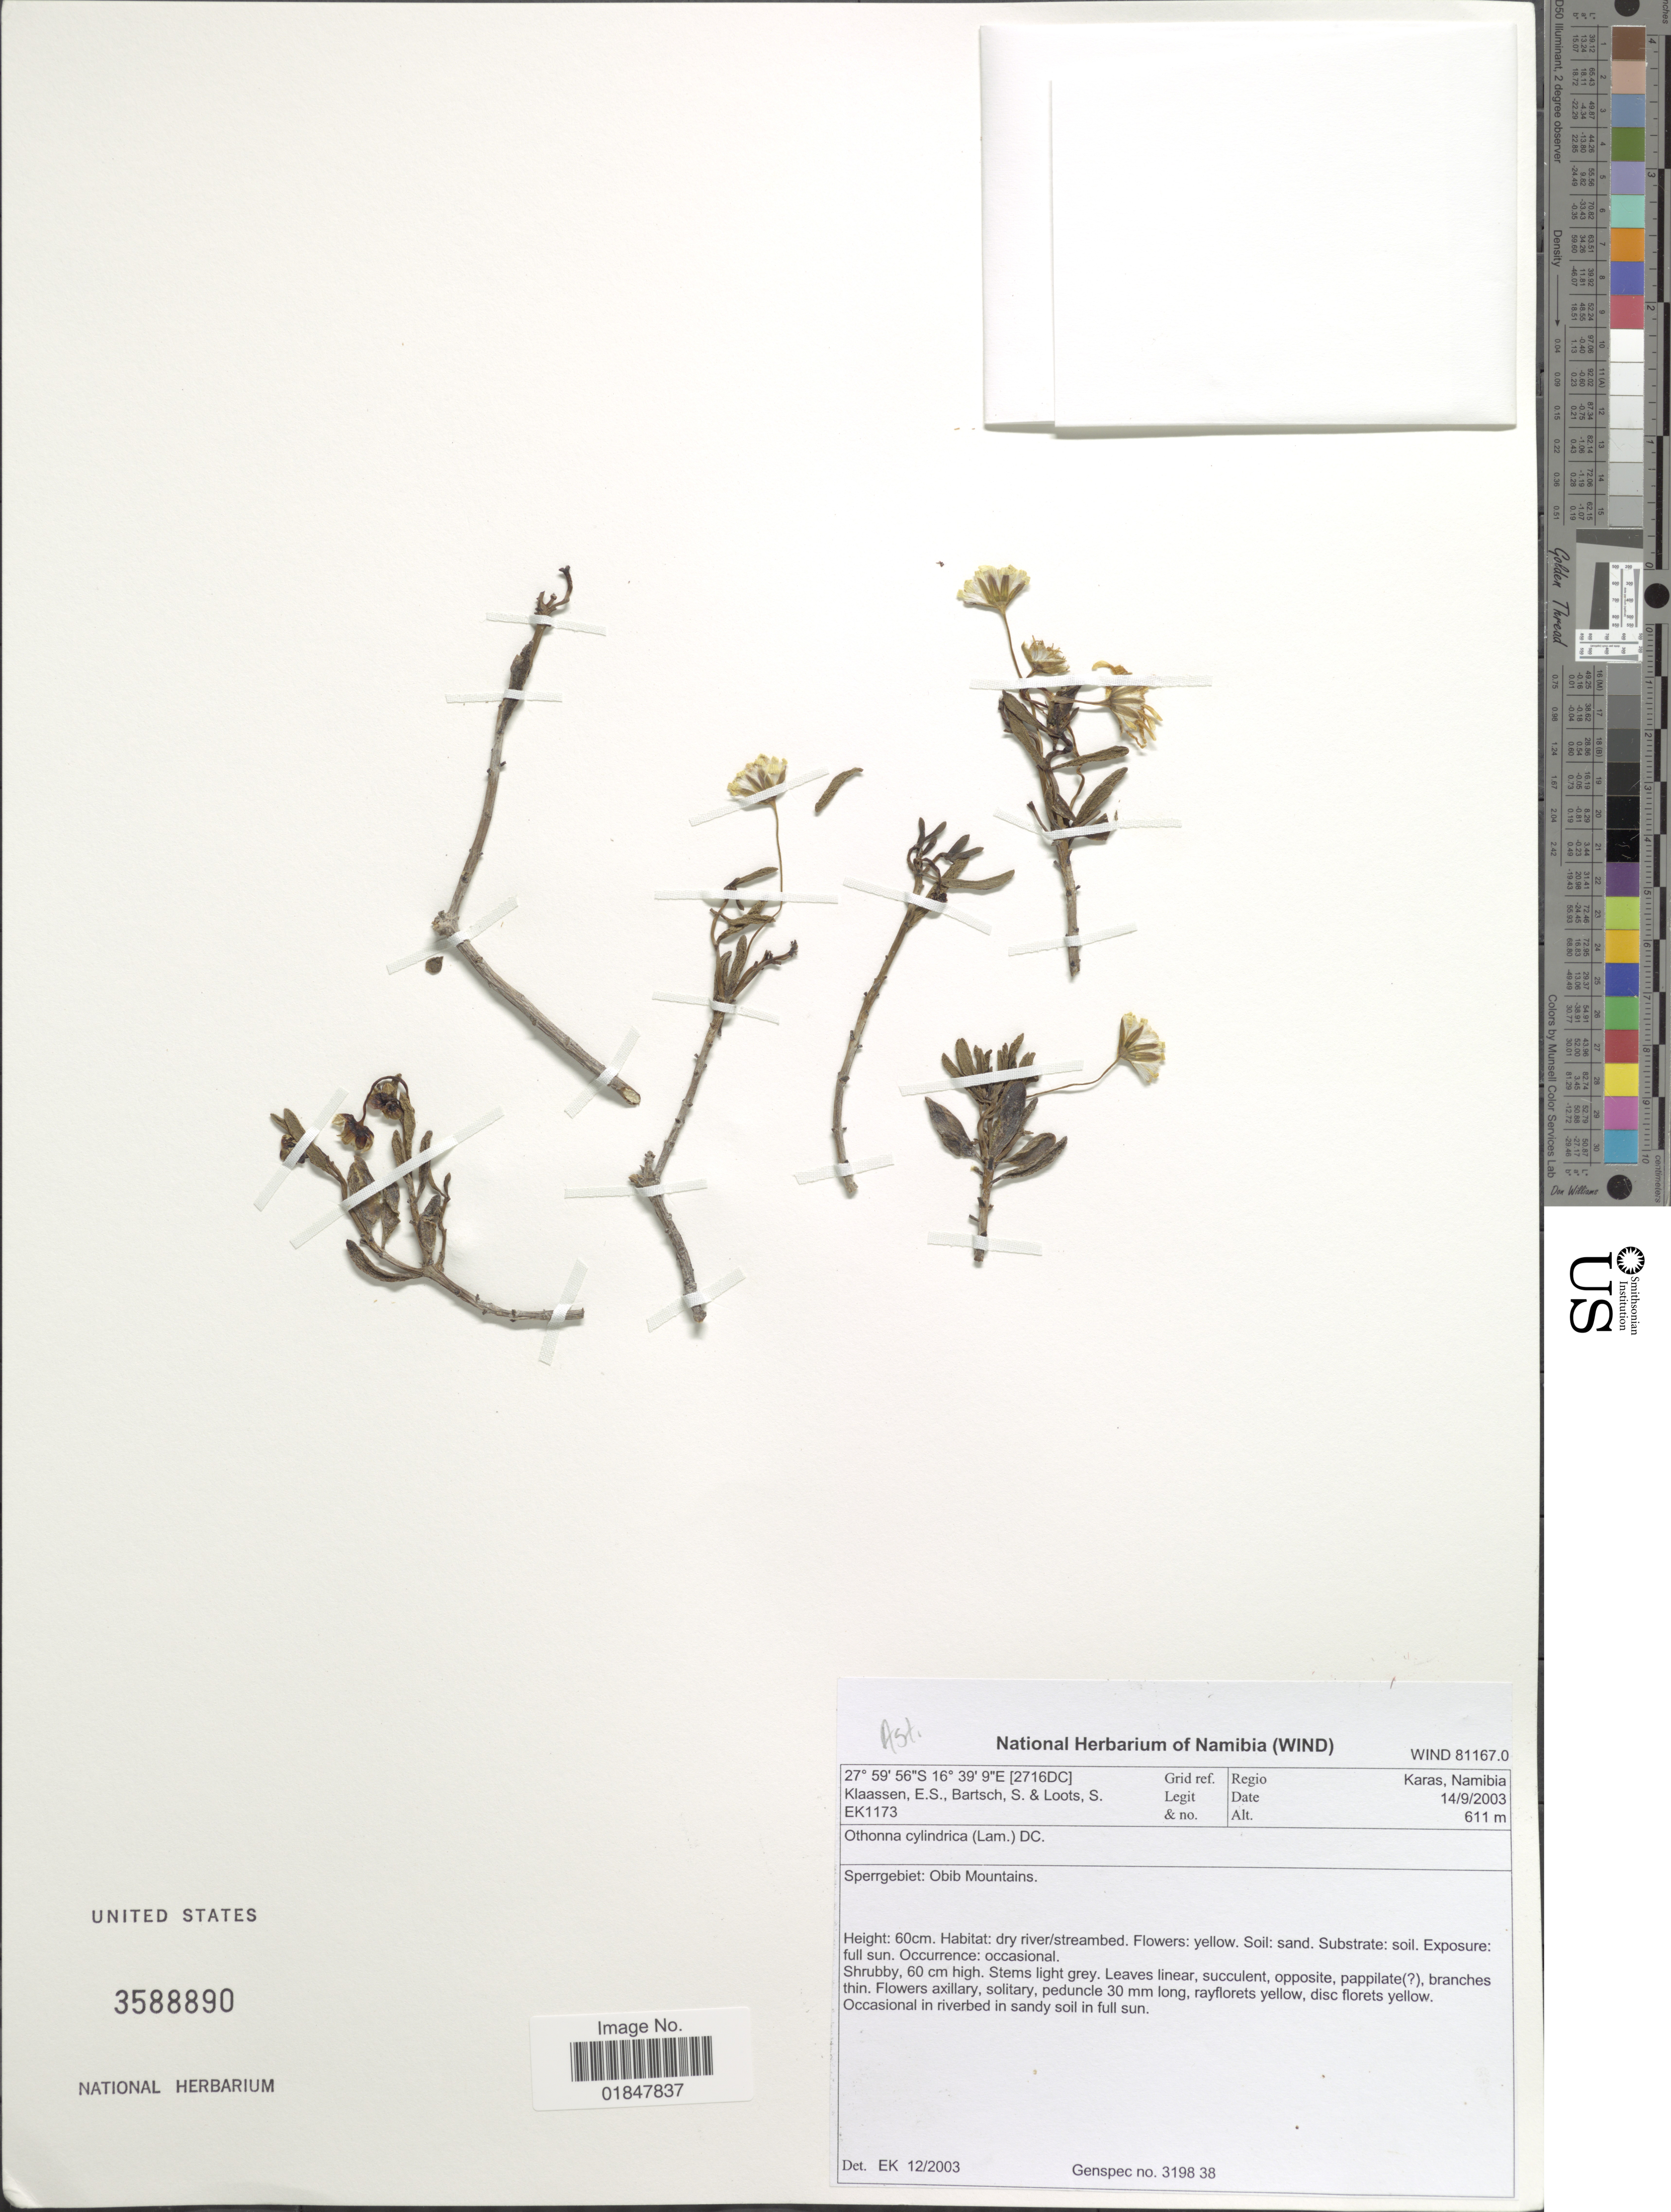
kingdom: Plantae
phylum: Tracheophyta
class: Magnoliopsida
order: Asterales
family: Asteraceae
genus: Othonna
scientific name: Othonna cylindrica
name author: (Lam.) DC.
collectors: E. S. Klaassen, S. Bartsch & S. Loots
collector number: EK1173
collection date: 2003-09-14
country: Namibia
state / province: Karas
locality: Sperrgebiet: Obib Mountains (2716DC)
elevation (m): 611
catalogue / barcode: US 3588890